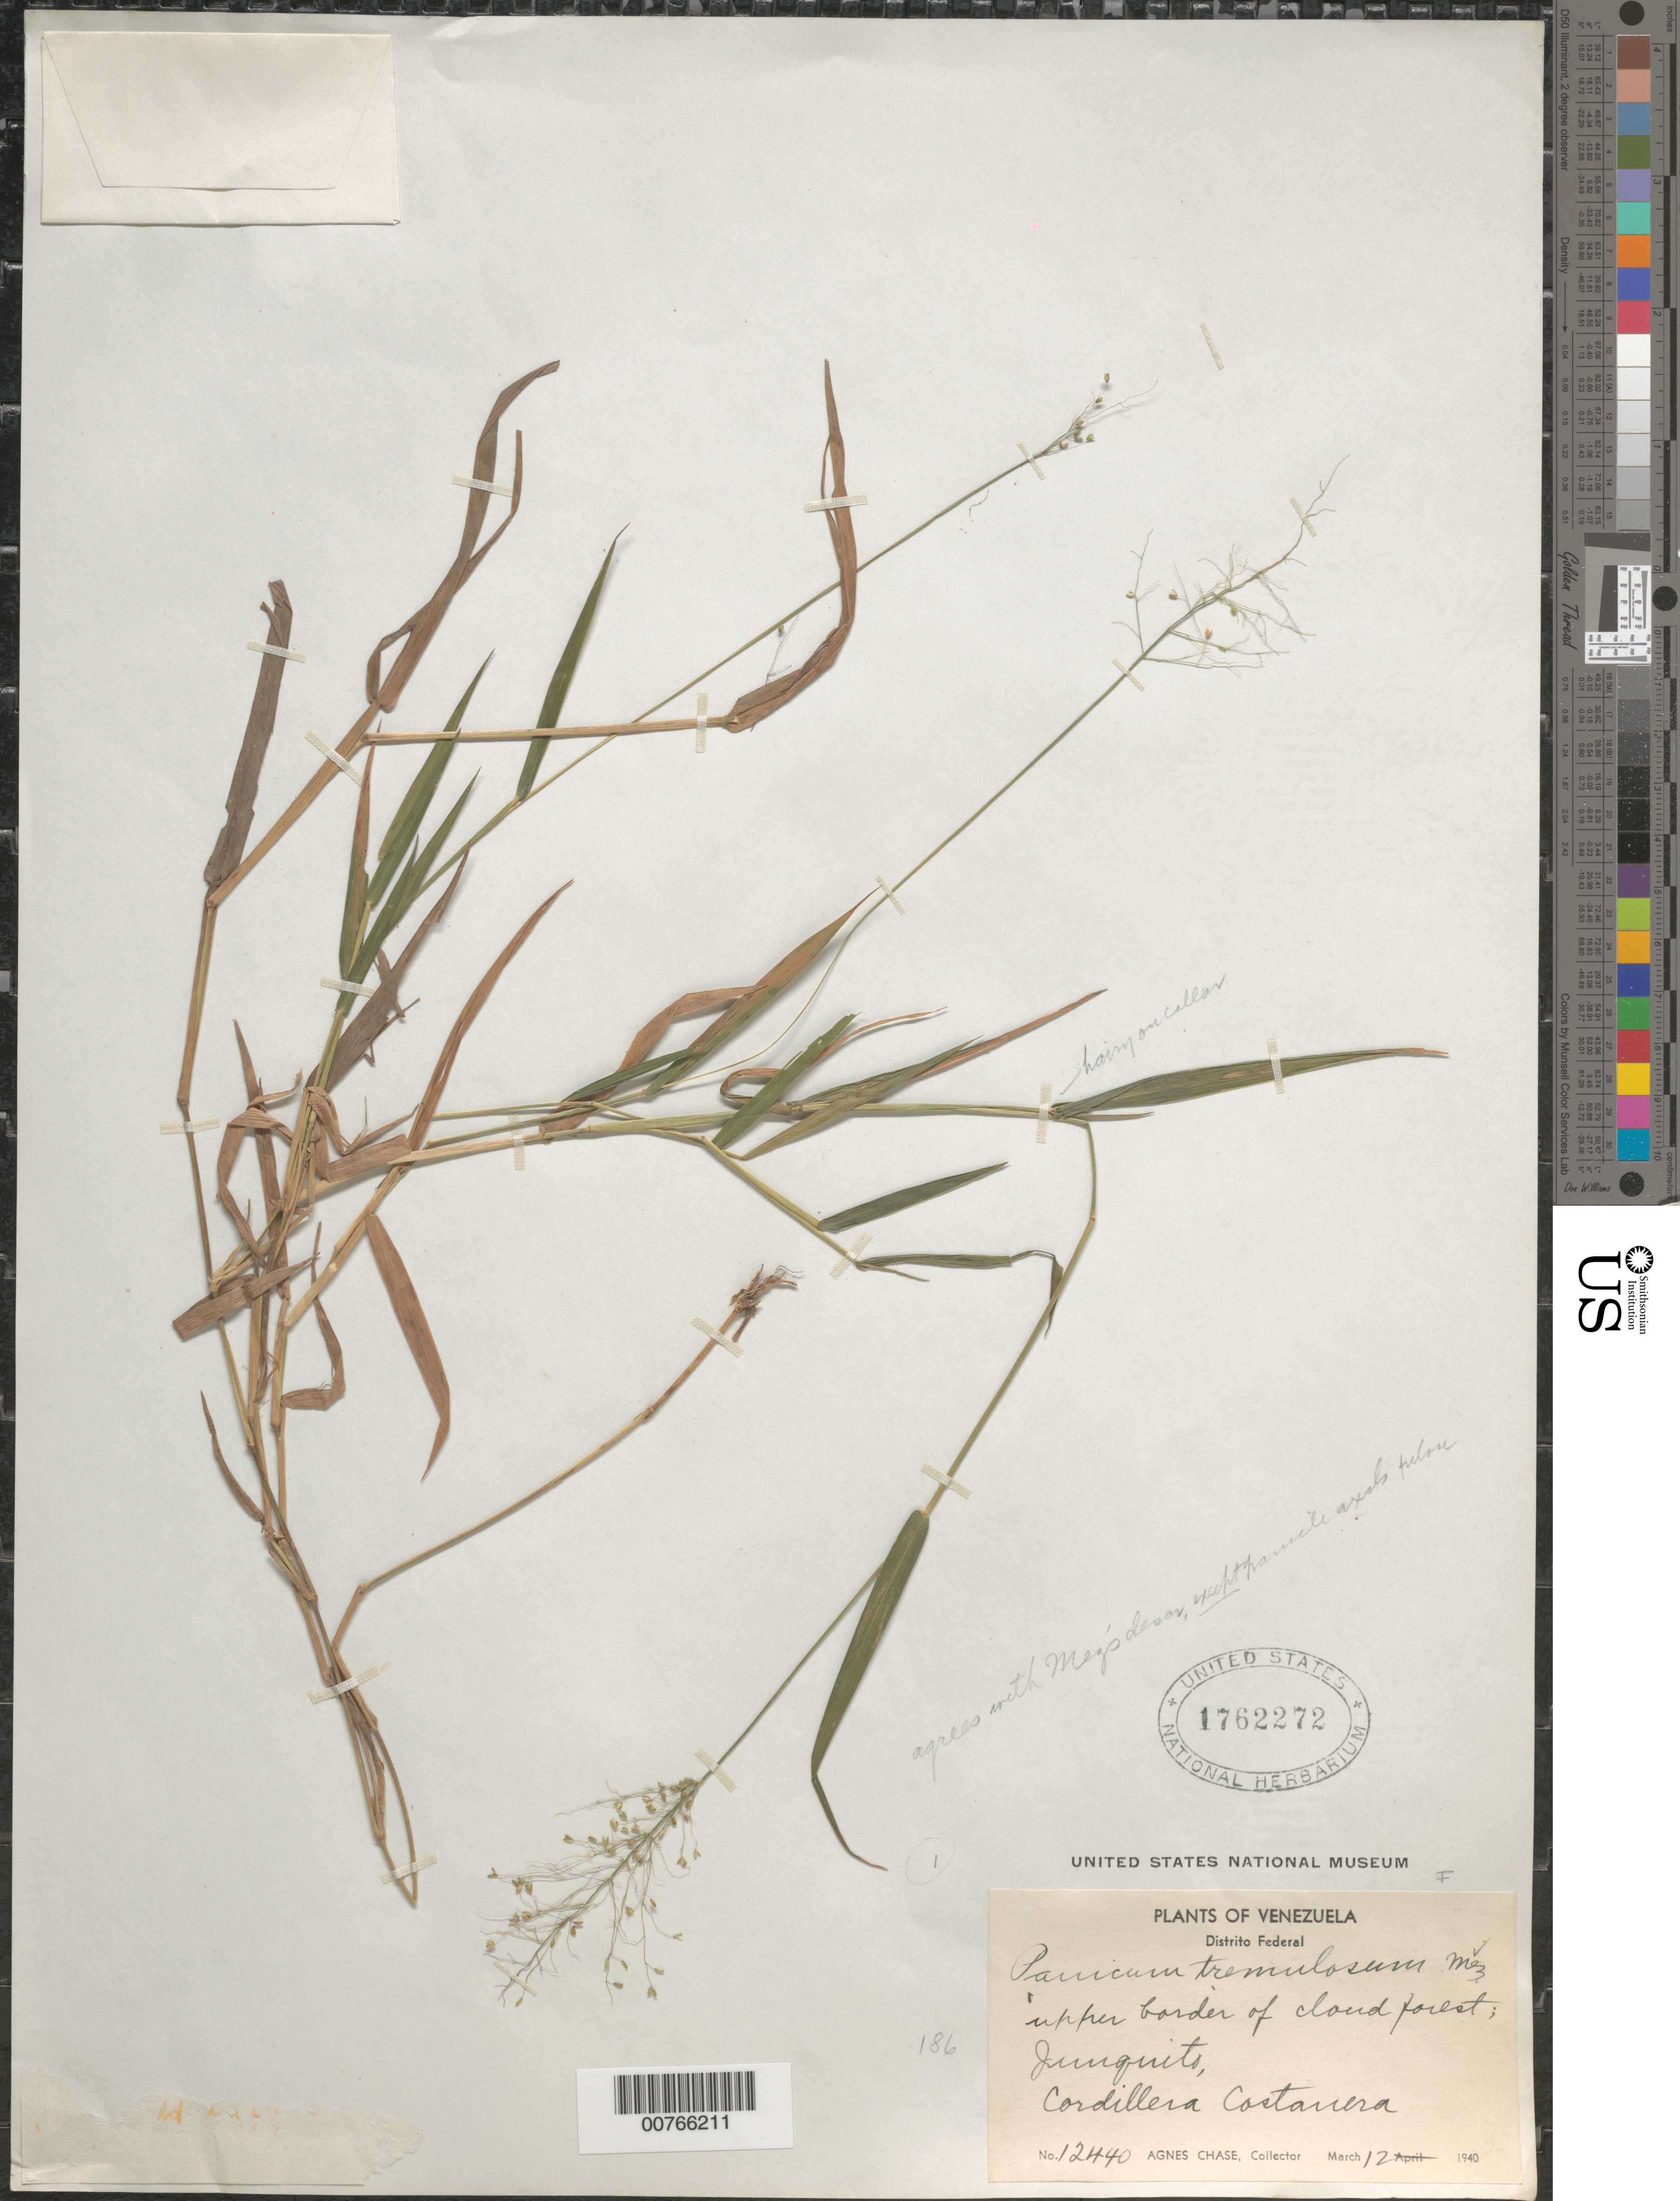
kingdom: Plantae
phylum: Tracheophyta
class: Liliopsida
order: Poales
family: Poaceae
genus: Panicum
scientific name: Panicum tremulosum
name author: Mez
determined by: Chase, [M.] Agnes, (US)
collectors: A. Chase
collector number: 12440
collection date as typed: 12 Mar 1940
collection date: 1940-03-12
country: Venezuela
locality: Junquito, Cordillera Costanera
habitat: upper border of cloud forest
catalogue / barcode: US 1762272